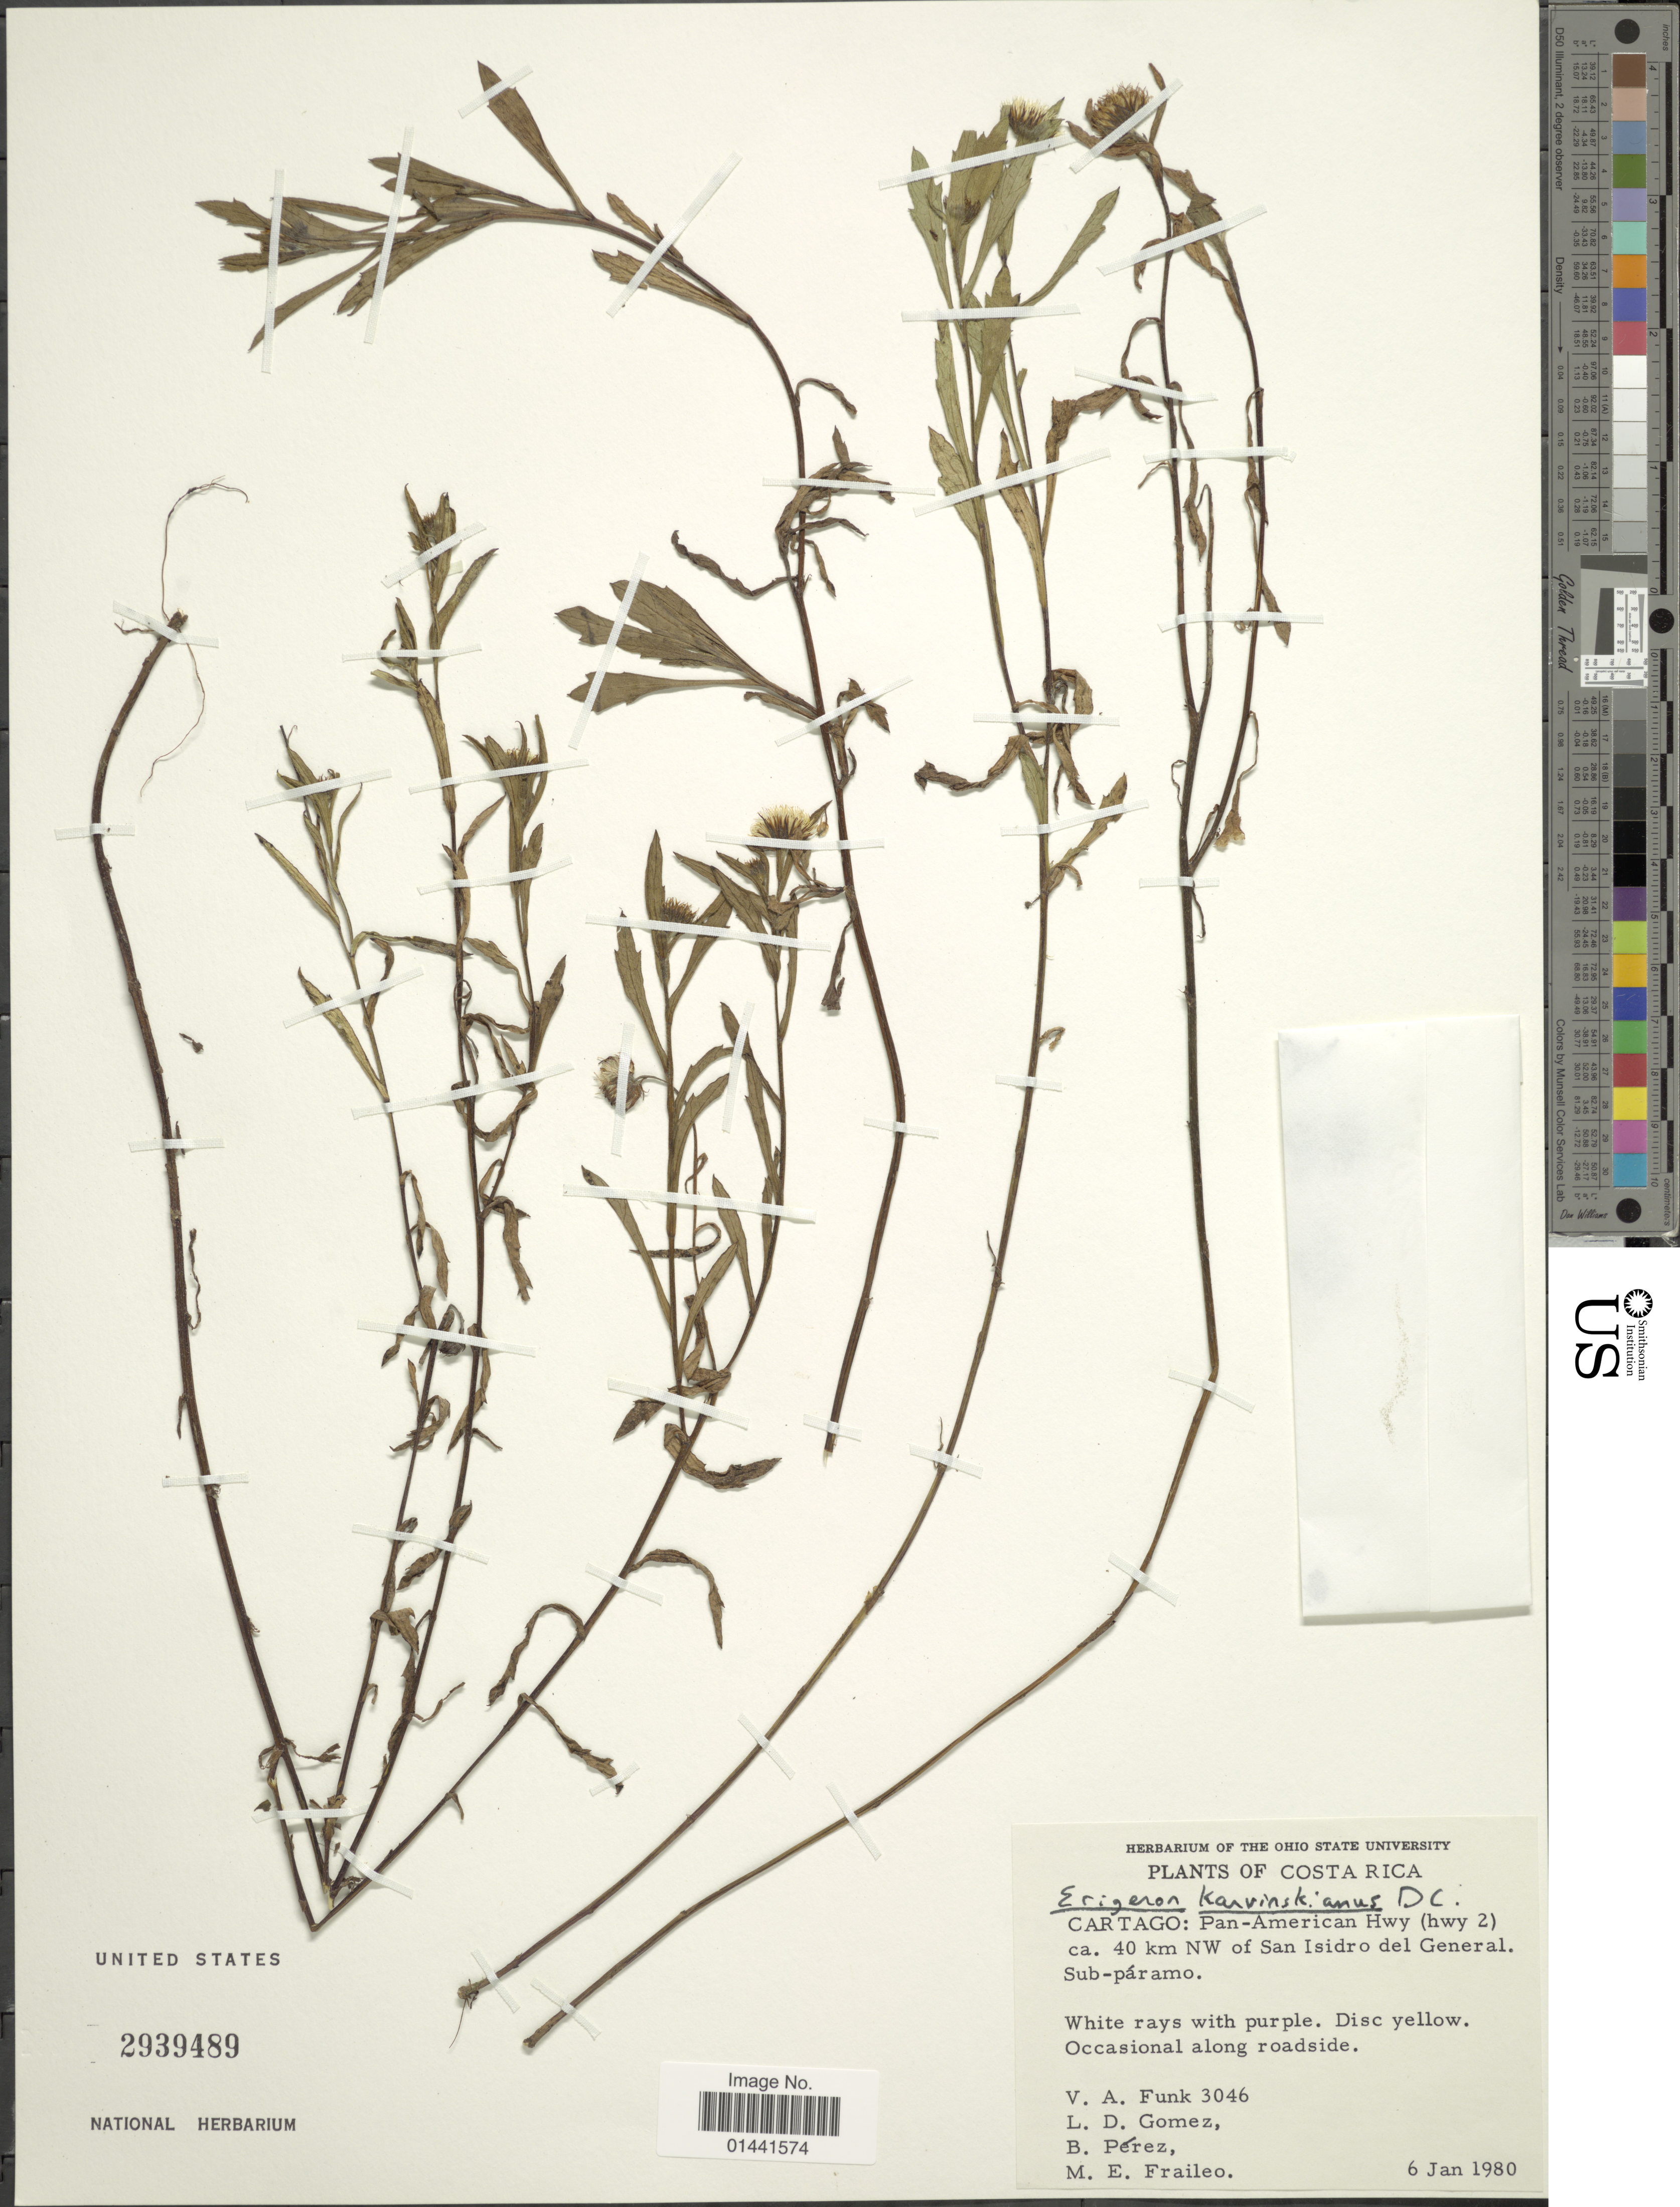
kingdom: Plantae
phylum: Tracheophyta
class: Magnoliopsida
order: Asterales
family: Asteraceae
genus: Erigeron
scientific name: Erigeron karvinskianus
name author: DC.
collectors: V. Funk, L. Gomez, B. Pérez & G. M. Fraileo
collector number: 3046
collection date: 1980-01-06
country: Costa Rica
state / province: Cartago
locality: Pan-American Hwy (hwy 2) ca. 40 km NW of San Isidro del General Sub-páramo, occasional along roadside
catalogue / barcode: US 2939489